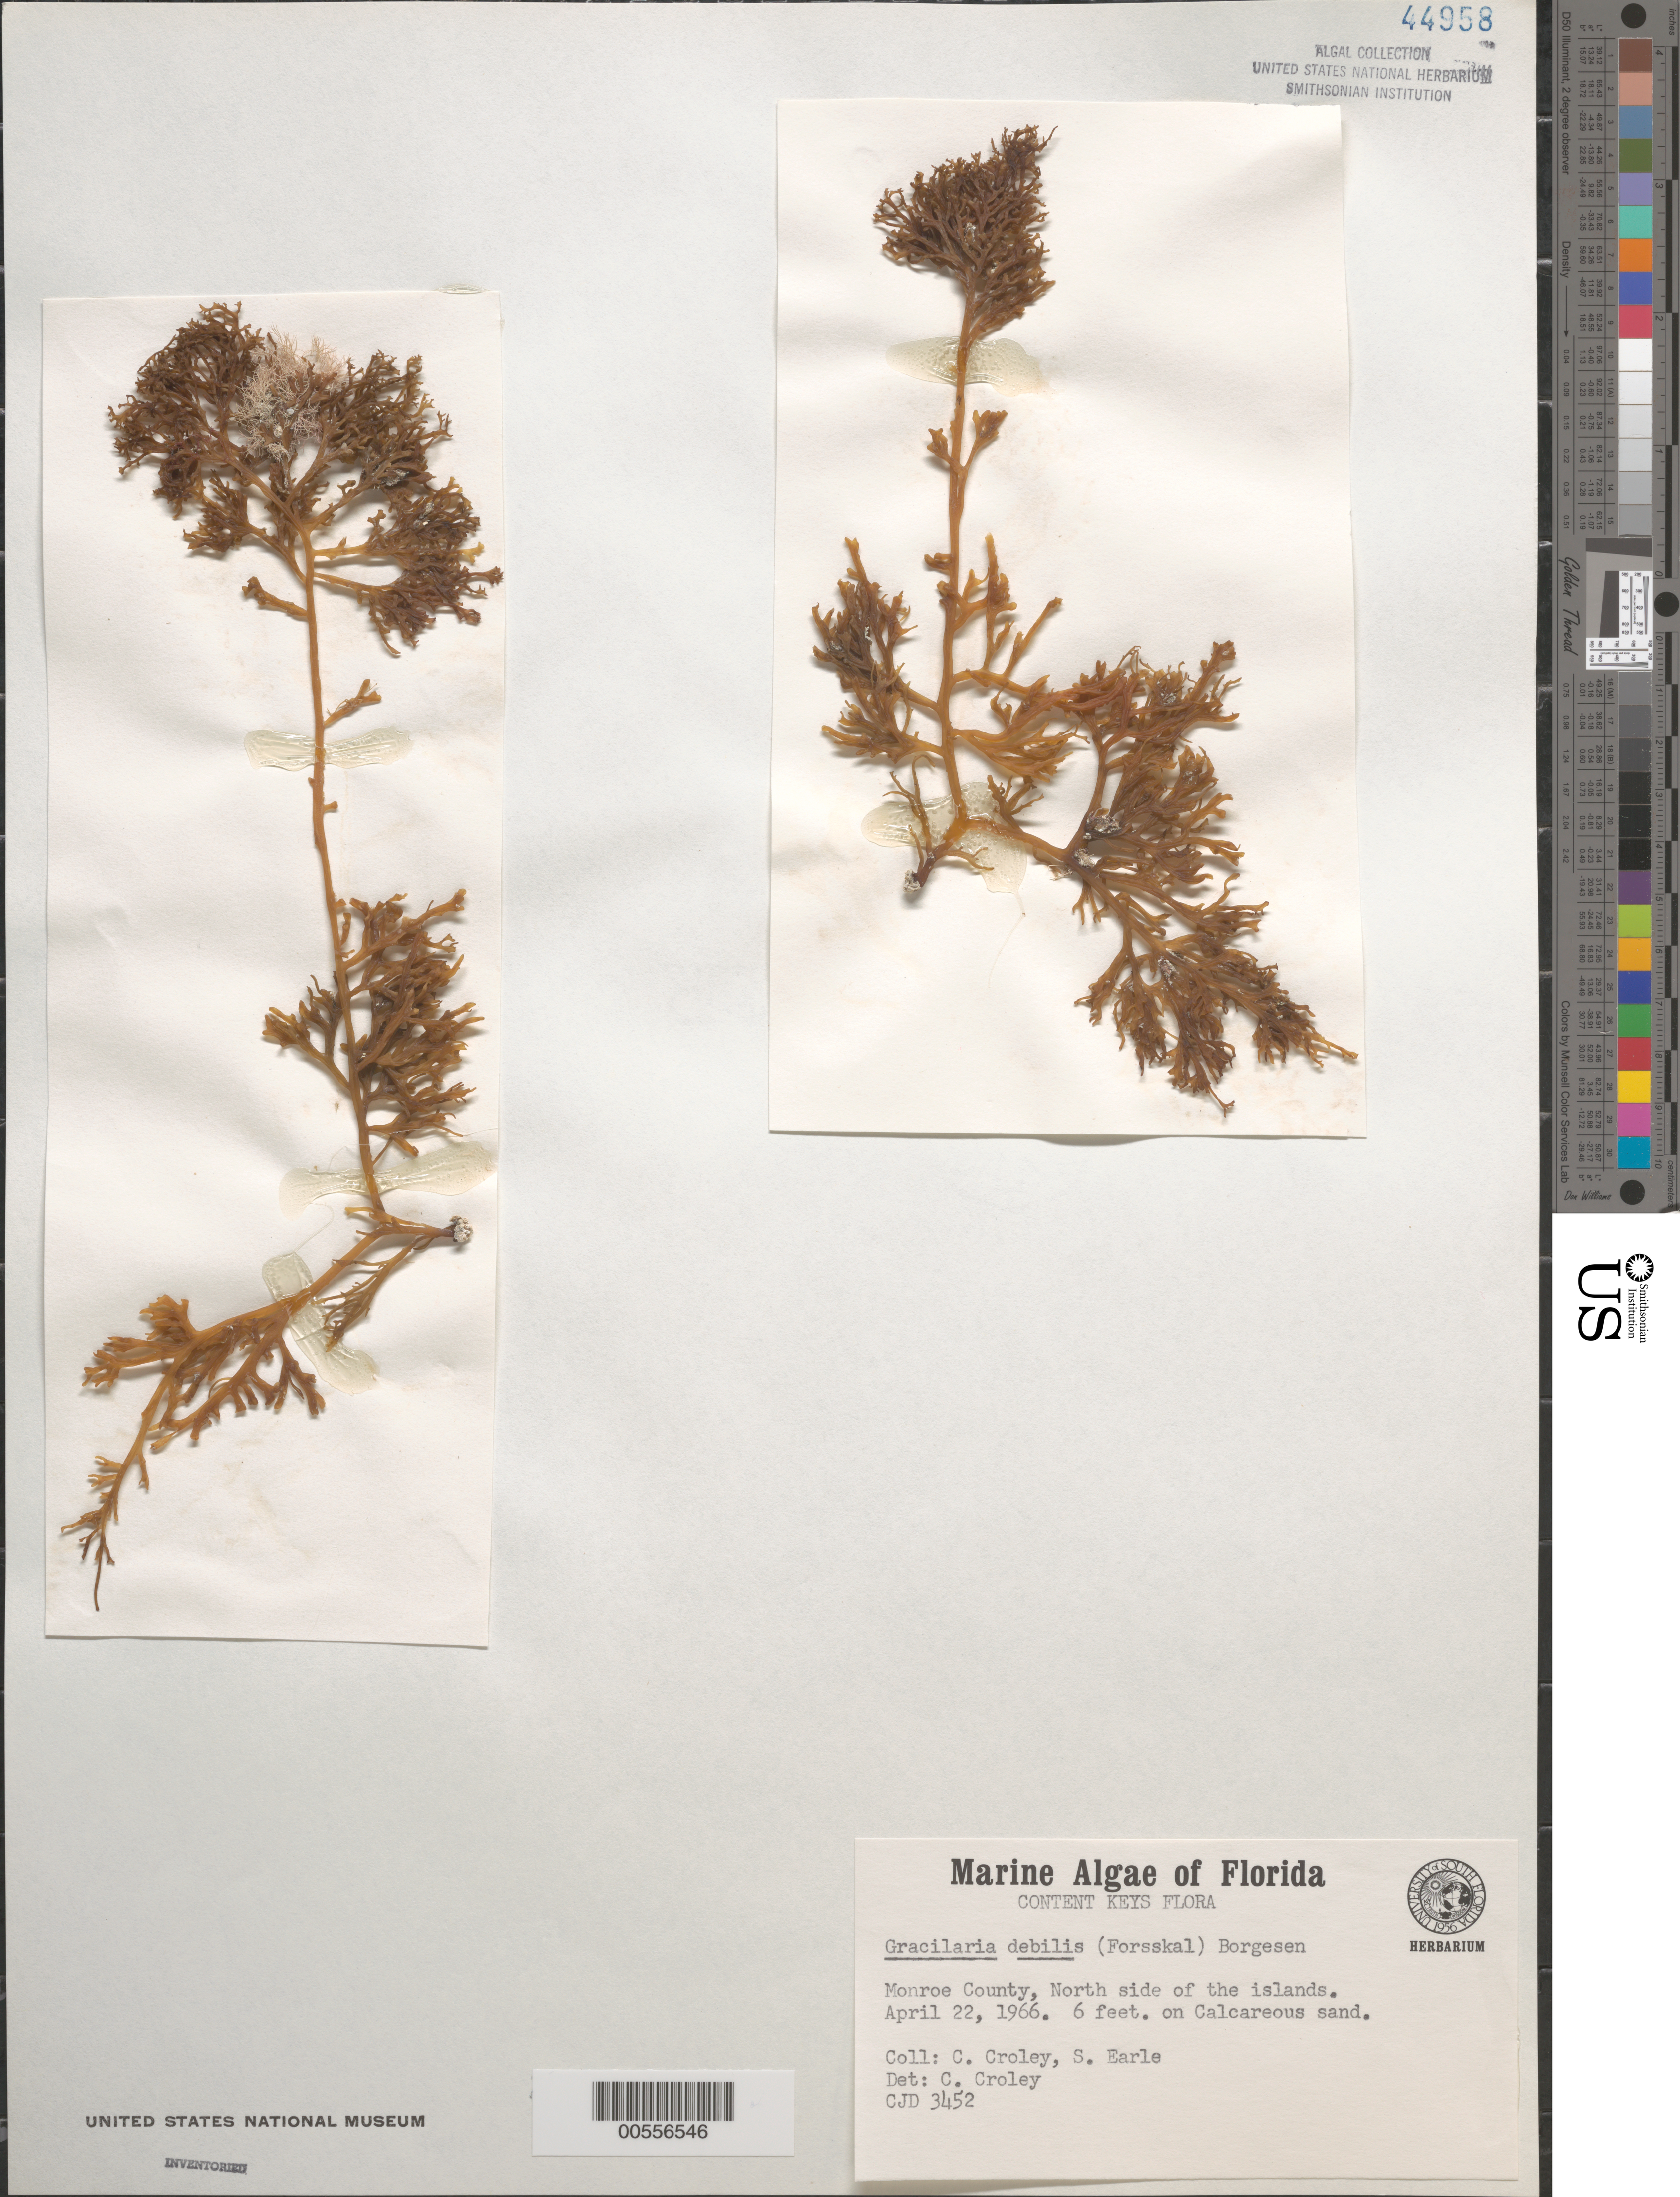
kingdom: Plantae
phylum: Rhodophyta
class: Florideophyceae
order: Gracilariales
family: Gracilariaceae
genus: Gracilaria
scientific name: Gracilaria debilis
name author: (Forssk.) Børgesen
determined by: Croley, F. C.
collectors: F. C. Croley & S. A. Earle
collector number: Cjd 3452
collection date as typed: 22 Apr 1966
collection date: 1966-04-22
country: United States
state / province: Florida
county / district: Monroe County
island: Content Keys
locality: Northern portion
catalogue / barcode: US 44958